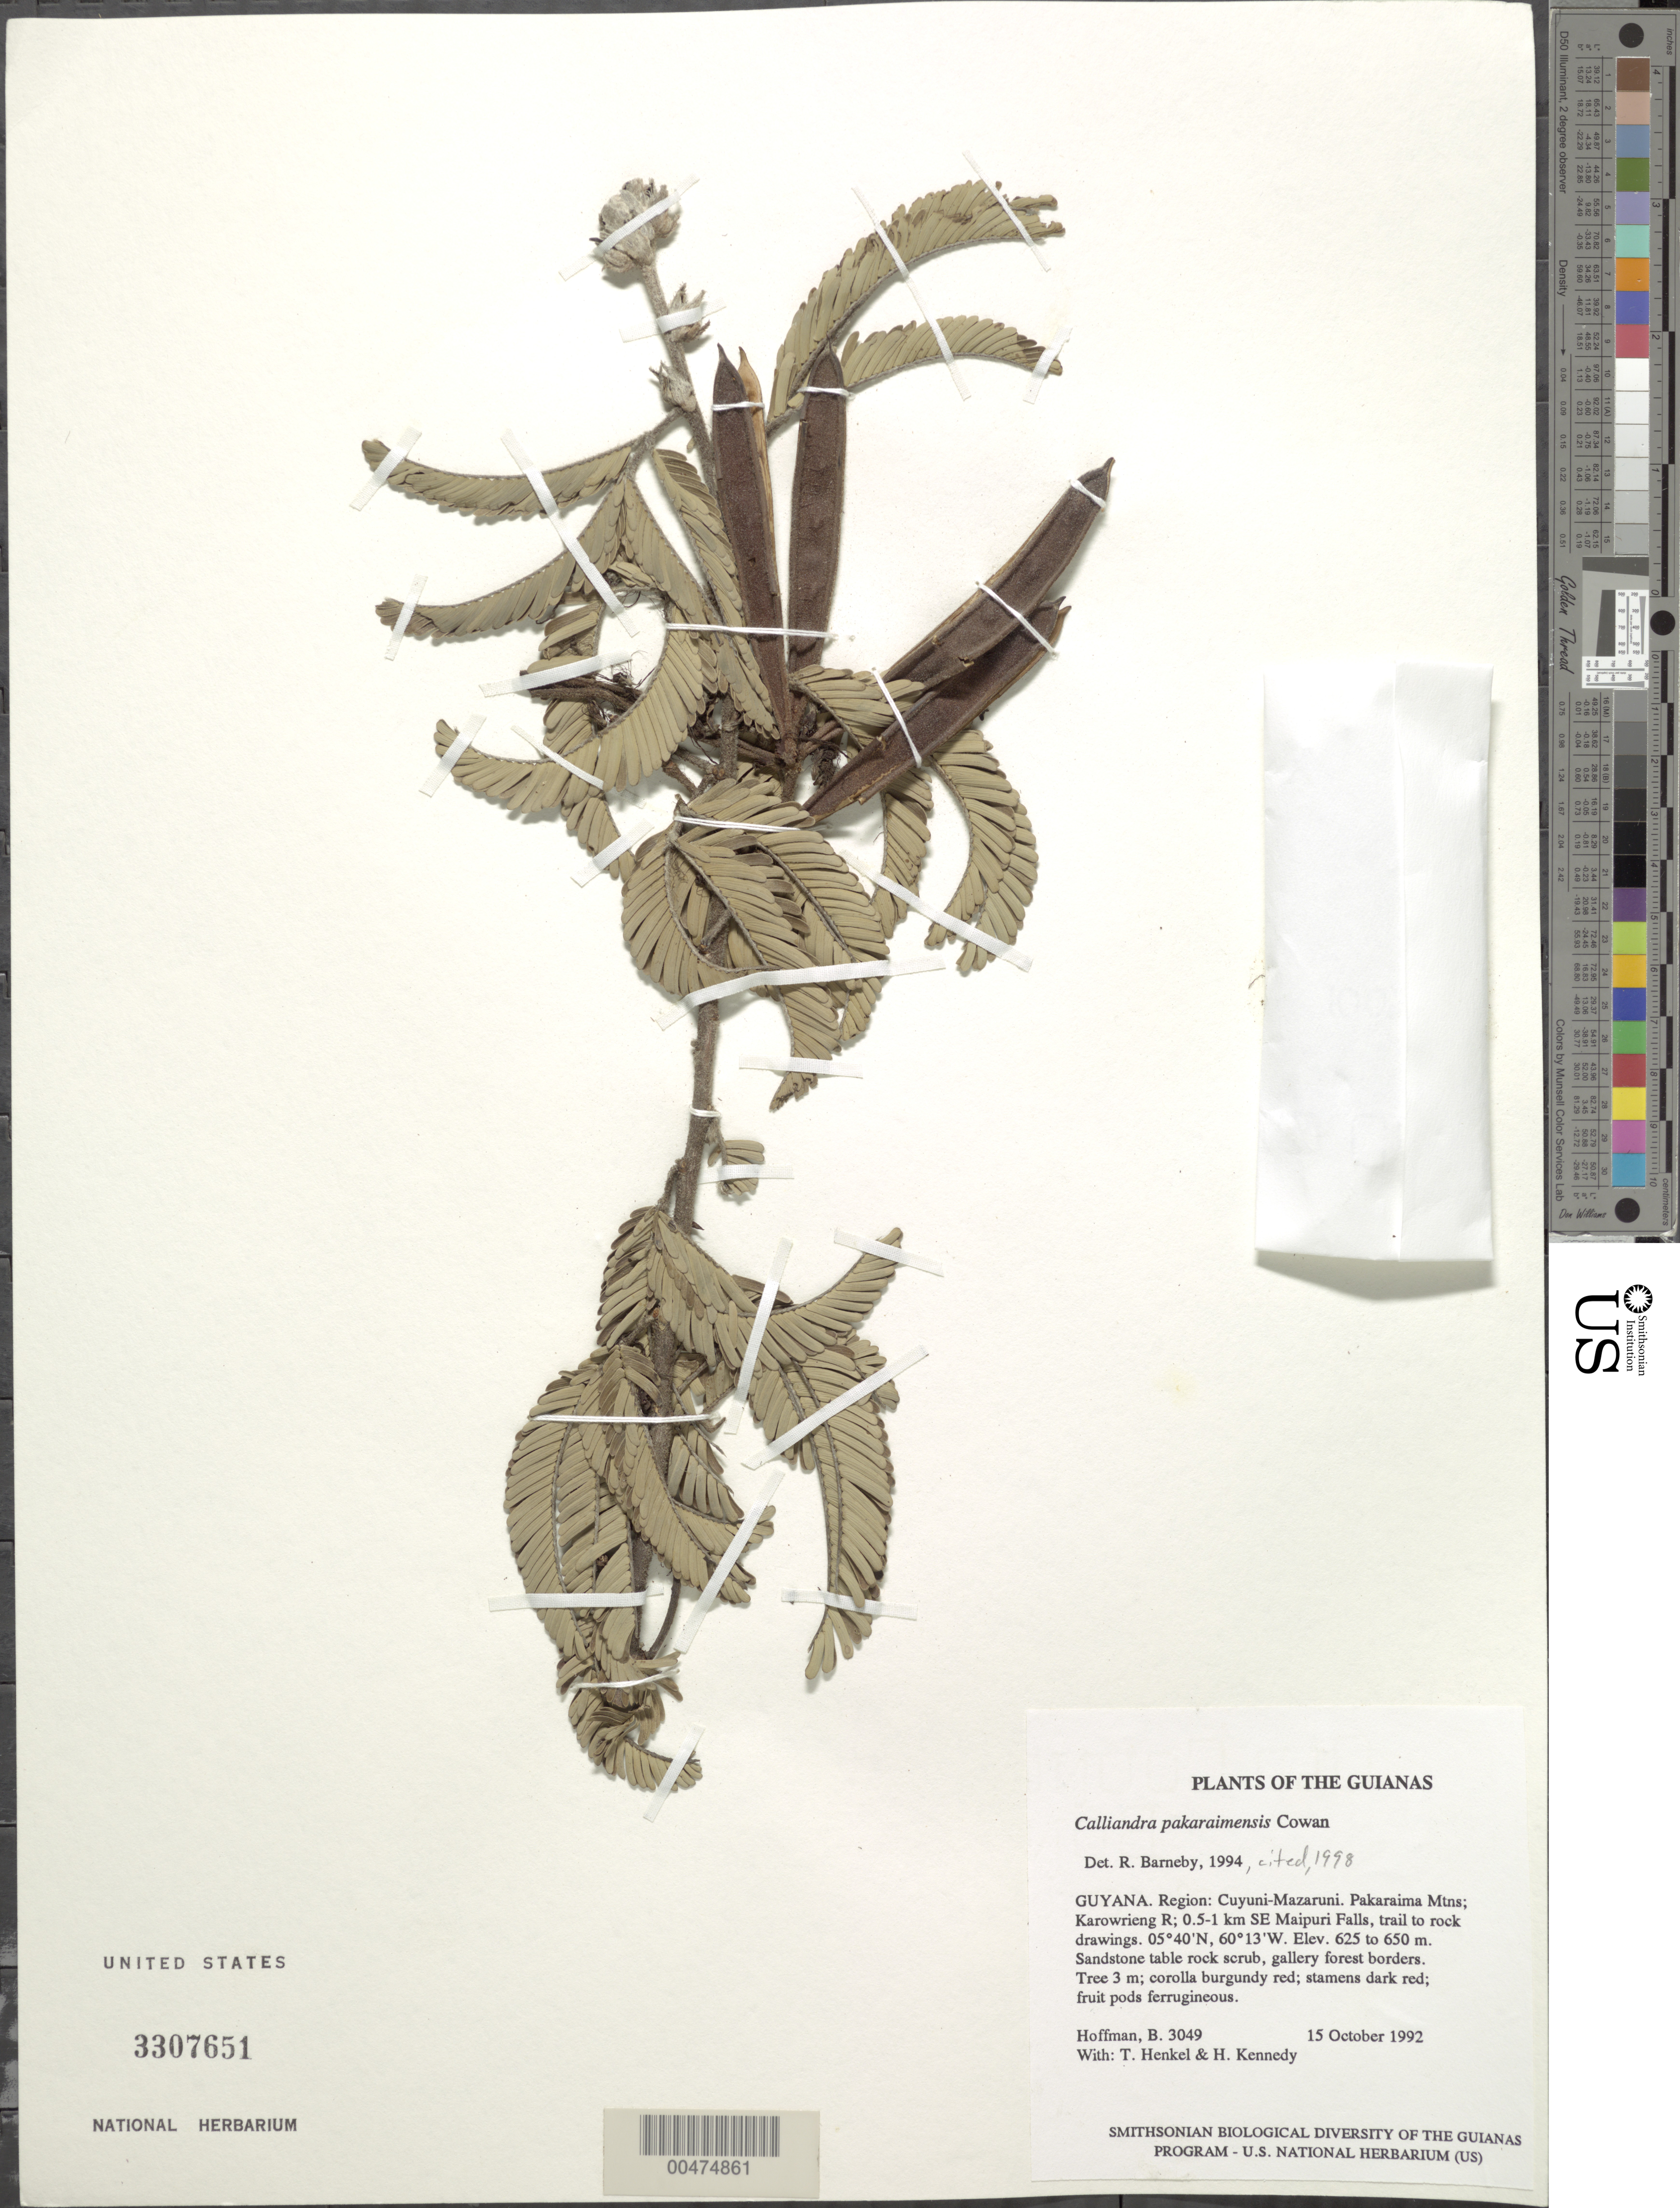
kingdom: Plantae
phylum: Tracheophyta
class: Magnoliopsida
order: Fabales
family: Fabaceae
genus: Calliandra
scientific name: Calliandra pakaraimensis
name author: R.S. Cowan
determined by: Barneby, Rupert C., (NY)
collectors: B. Hoffman, T. Henkel & H. Kennedy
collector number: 3049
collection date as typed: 15 October 1992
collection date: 1992-10-15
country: Guyana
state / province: Cuyuni-Mazaruni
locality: Pakaraima Mountains; Karowrieng River; 0.5-1 km SE of Maipuri Falls, trail to rock drawings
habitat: Sandstone table rock scrub, gallery forest borders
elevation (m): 625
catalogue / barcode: US 3307651